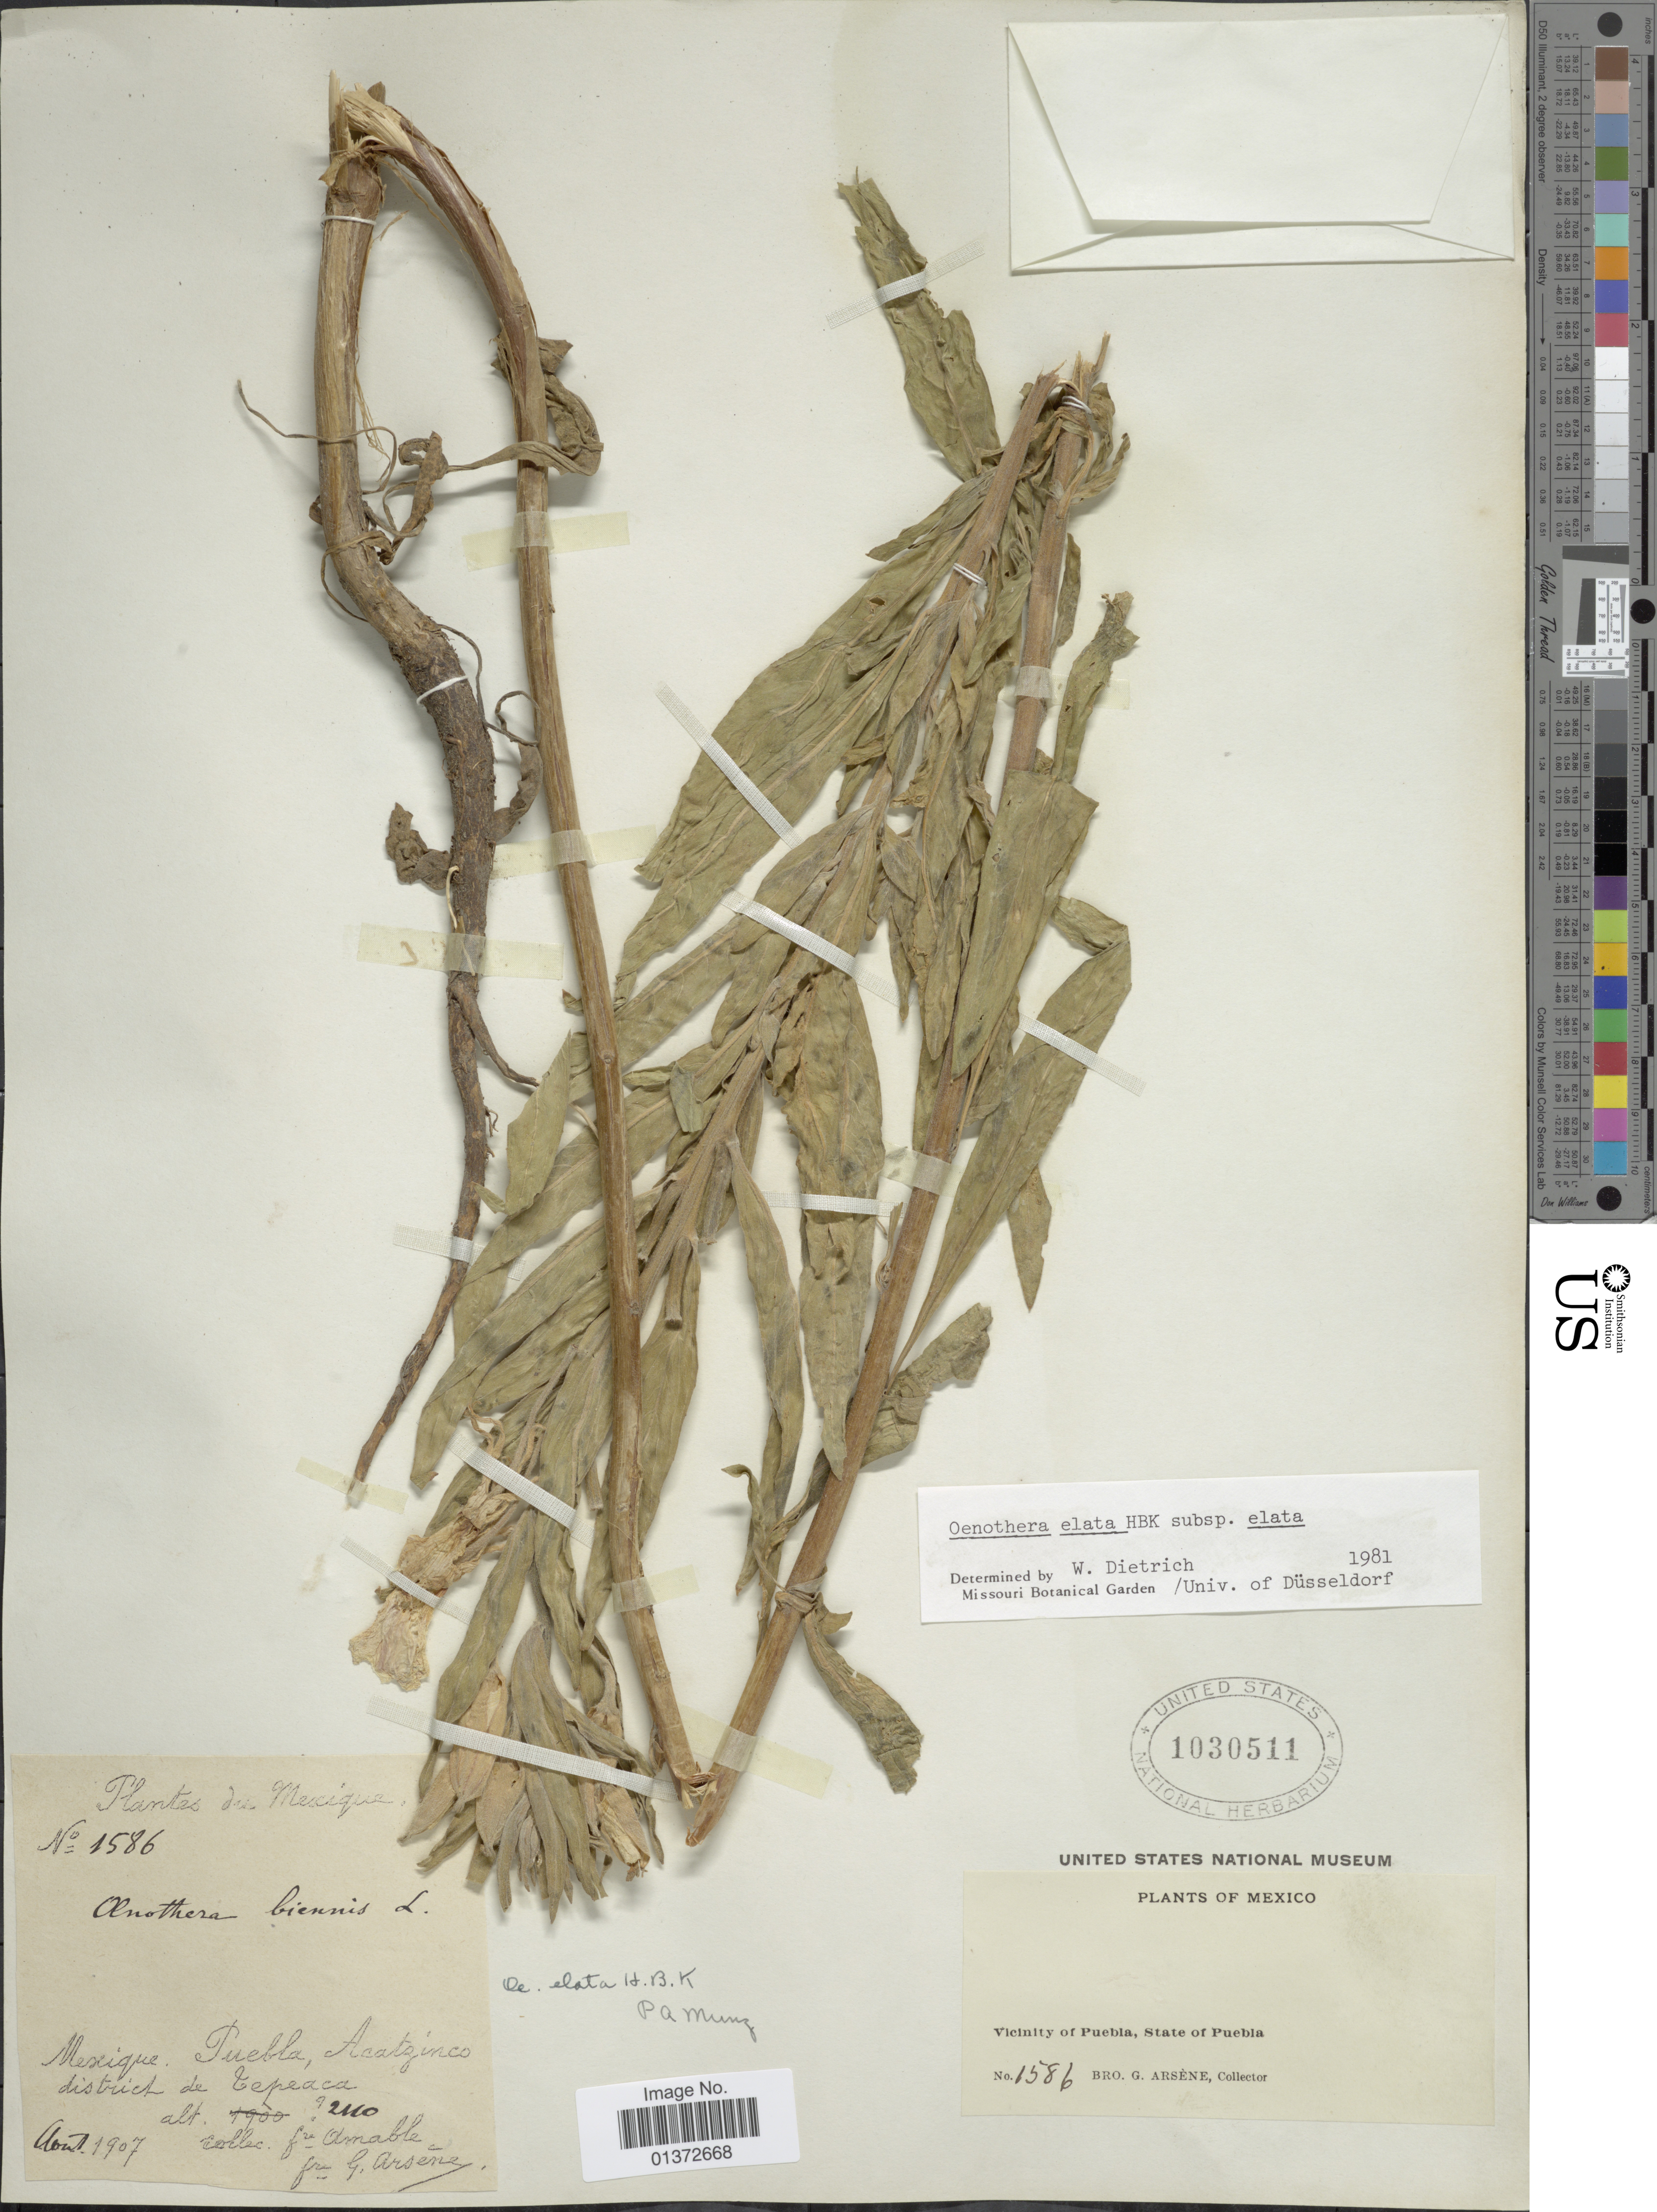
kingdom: Plantae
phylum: Tracheophyta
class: Magnoliopsida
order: Myrtales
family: Onagraceae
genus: Oenothera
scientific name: Oenothera elata subsp. elata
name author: Kunth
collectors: Bro. G. Arsène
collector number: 1586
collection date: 1907-08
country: Mexico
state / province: Puebla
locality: Acatzinco - District de Tepeaca [Acatzingo, Tepeaca District] - Vicinity of Puebla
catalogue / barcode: US 1030511